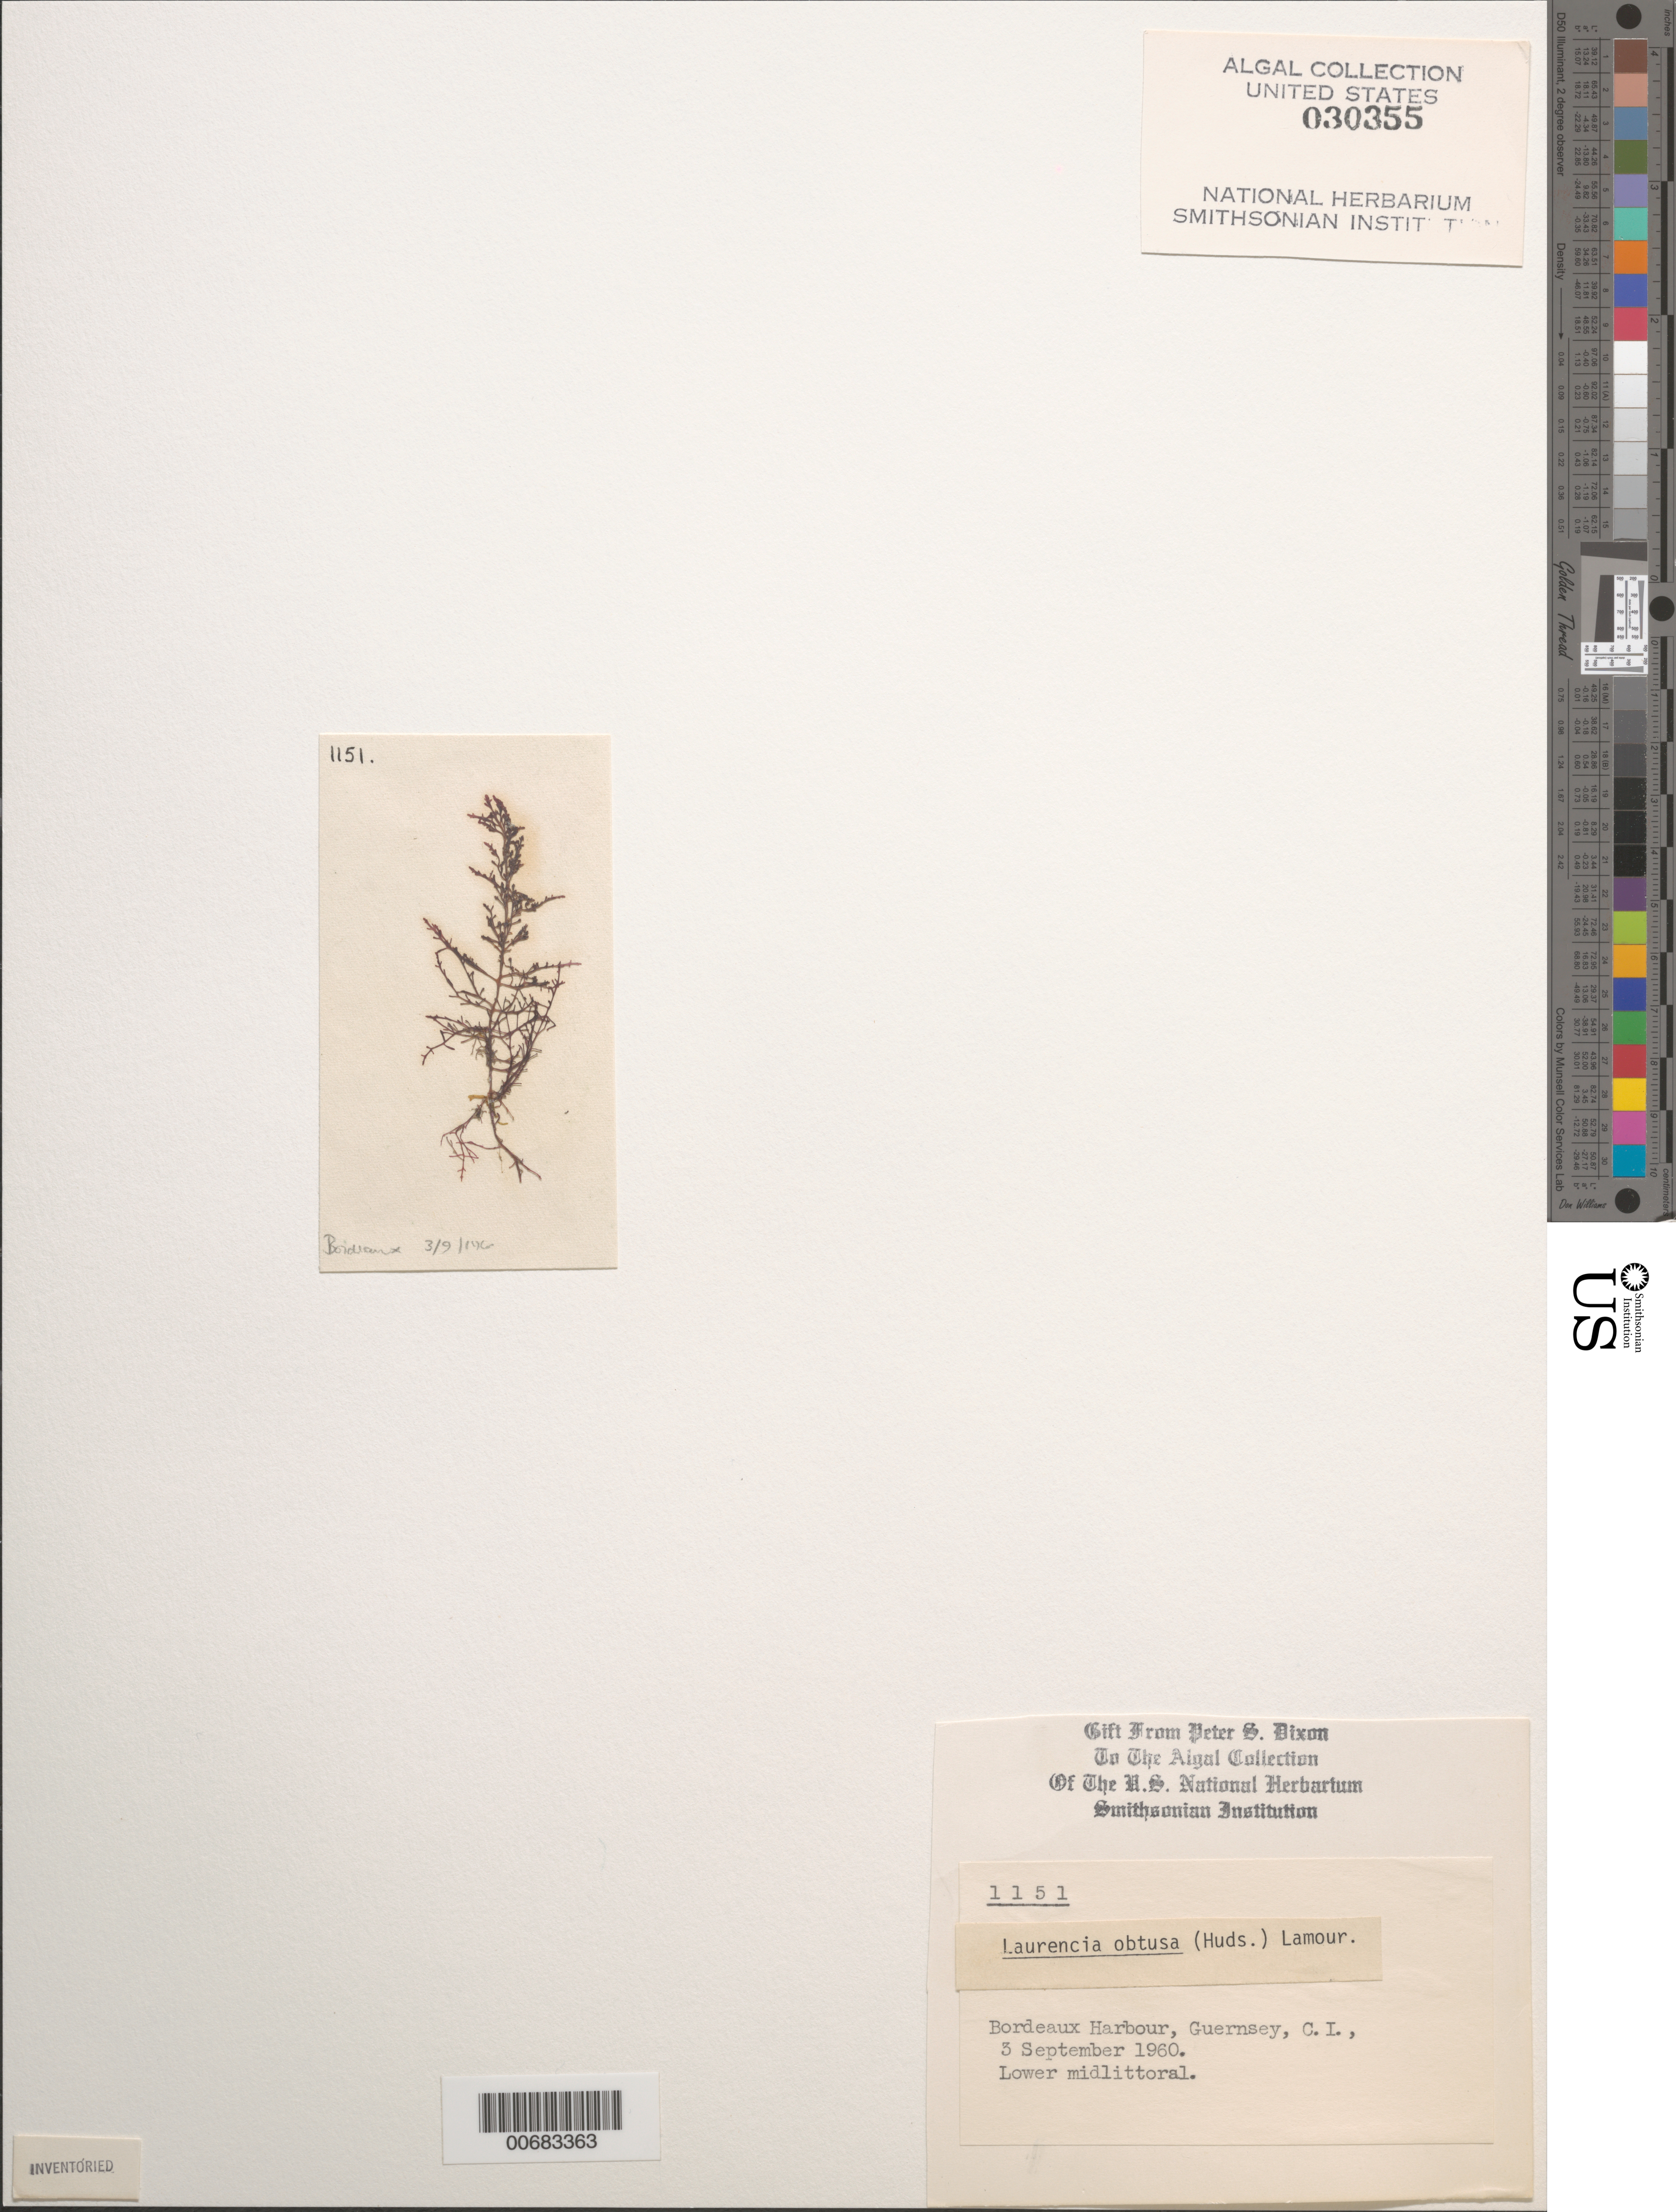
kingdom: Plantae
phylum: Rhodophyta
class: Florideophyceae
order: Ceramiales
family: Rhodomelaceae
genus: Laurencia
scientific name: Laurencia obtusa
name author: (Huds.) J.V.Lamouroux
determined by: Dixon, P. S.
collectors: P. S. Dixon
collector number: PSD 1151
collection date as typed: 03 Sep 1960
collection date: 1960-09-03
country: United Kingdom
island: Guernsey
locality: Bordeaux Harbor. Bailiwick of Guernsey.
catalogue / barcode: US 30355